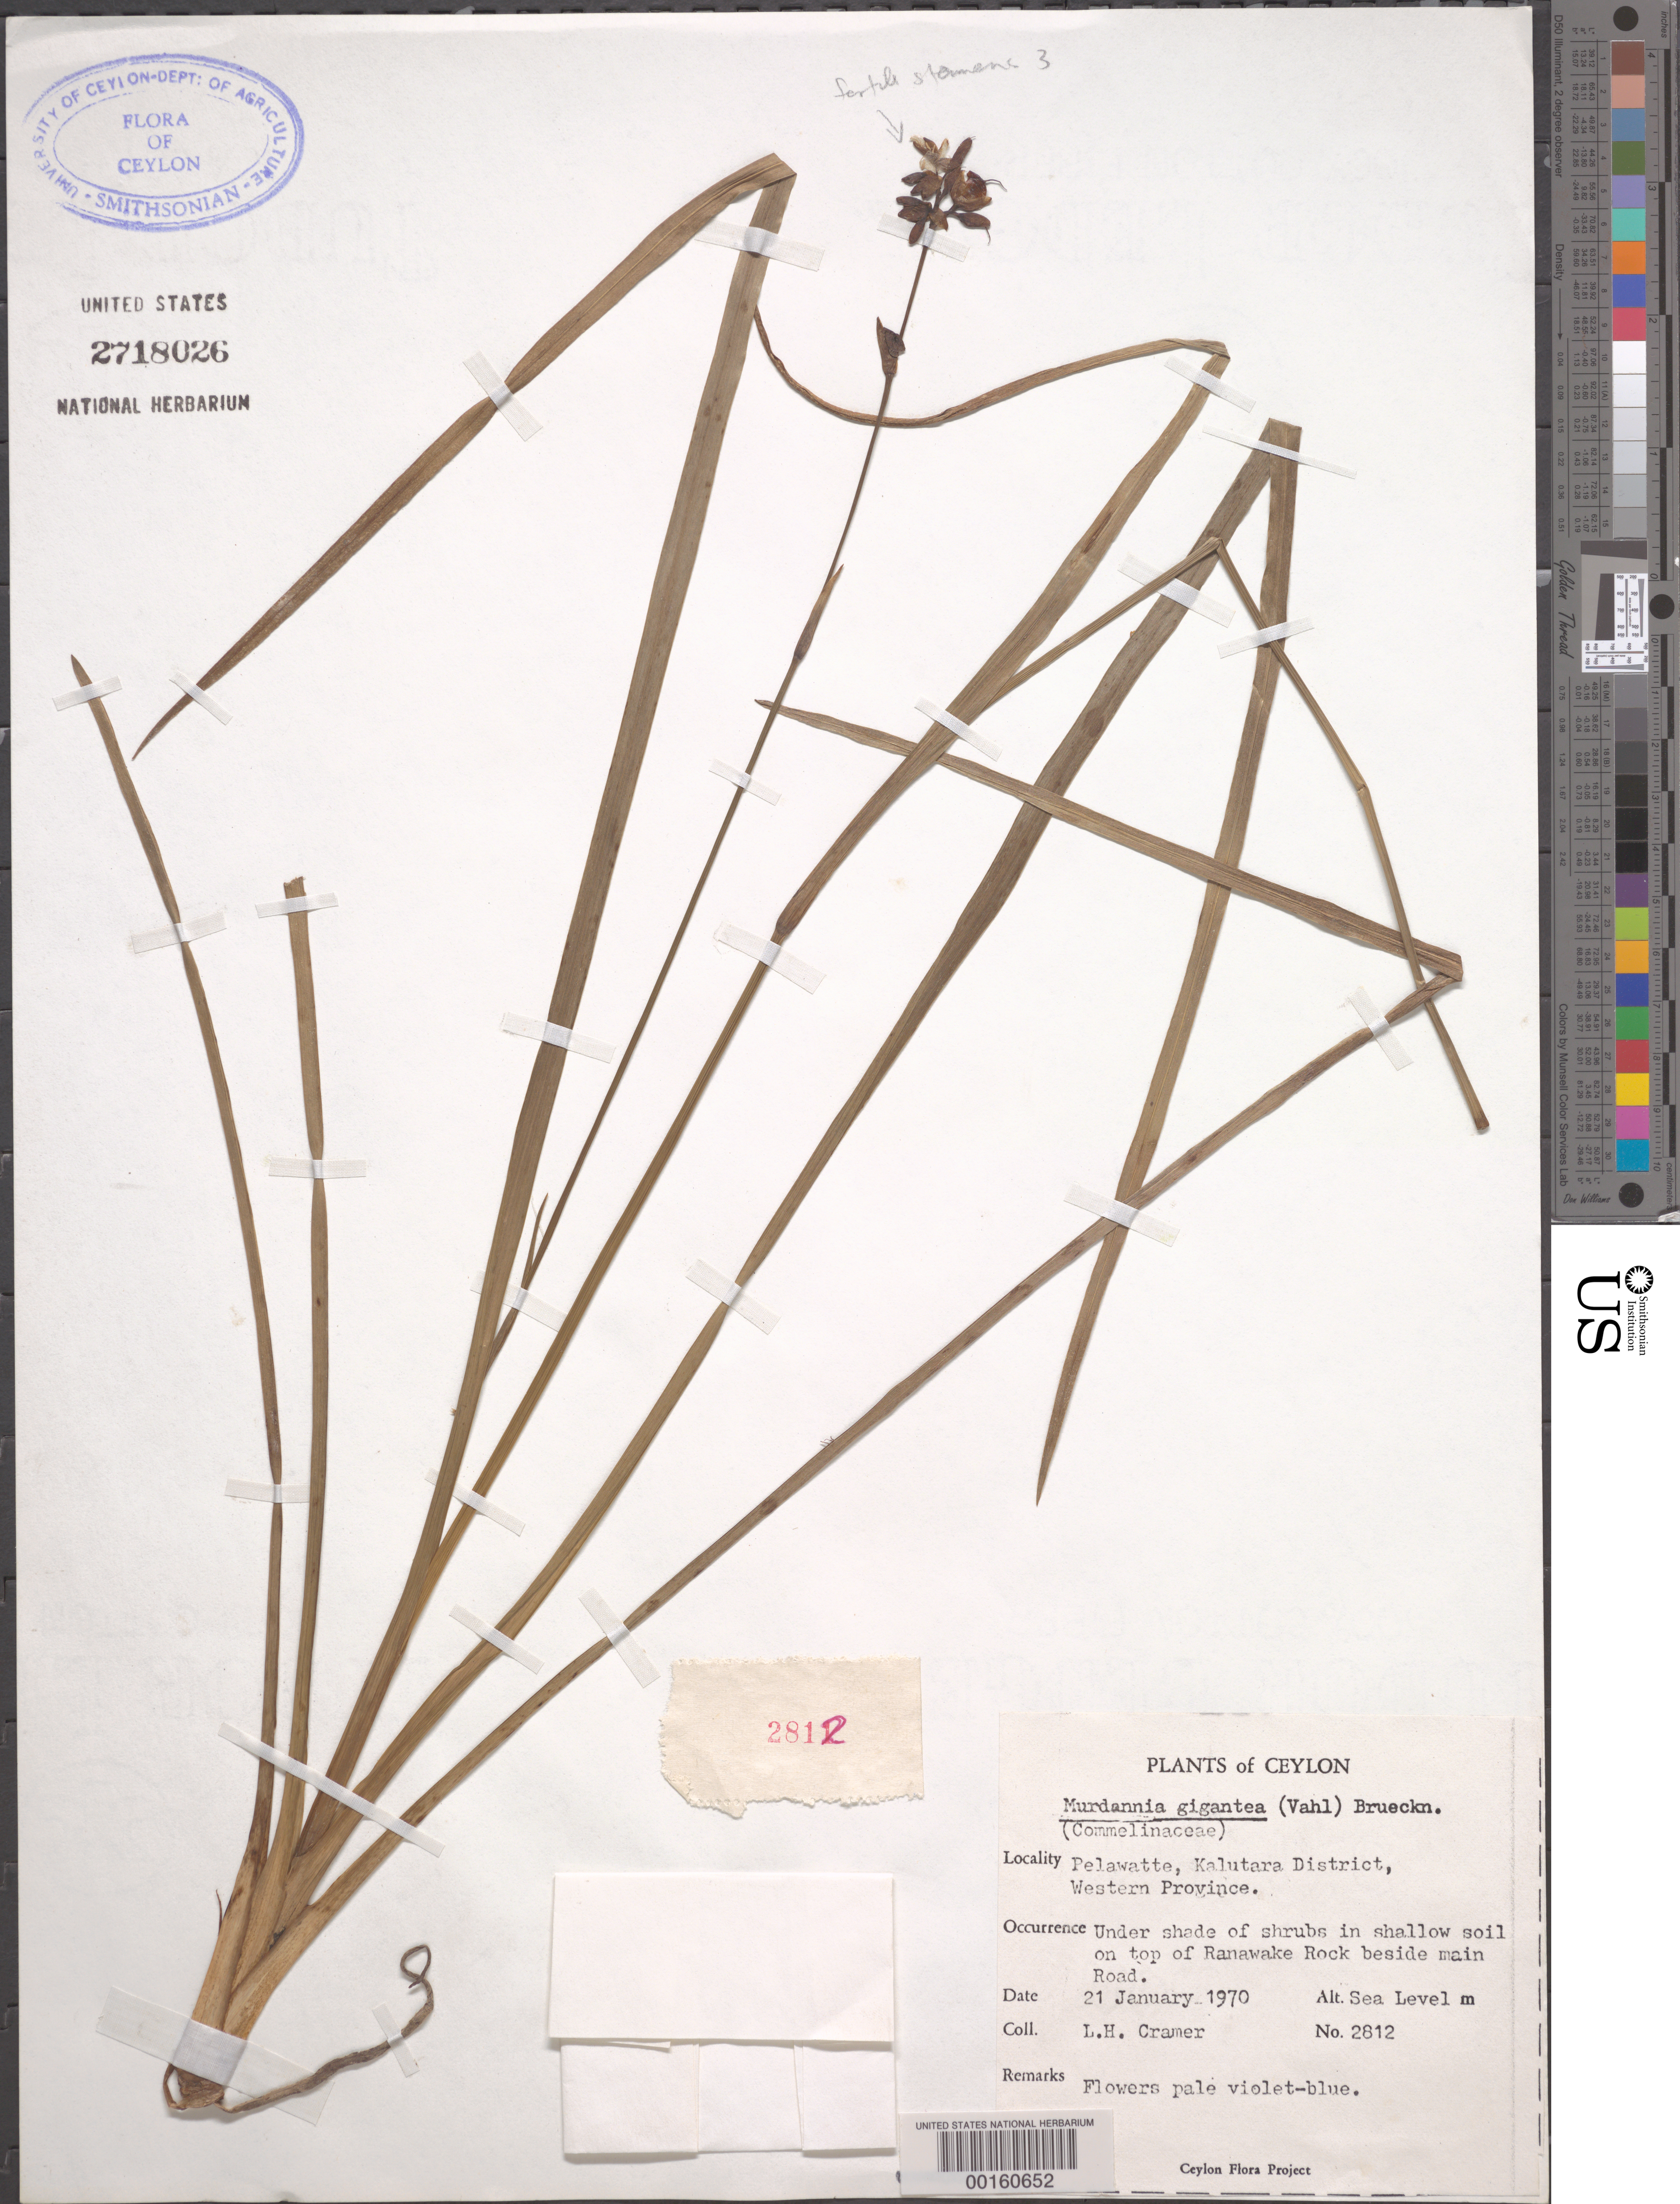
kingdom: Plantae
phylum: Tracheophyta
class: Liliopsida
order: Commelinales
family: Commelinaceae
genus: Murdannia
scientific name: Murdannia gigantea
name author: (Vahl) G. Brückn.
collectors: L. H. Cramer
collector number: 2812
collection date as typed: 21 Jan 1970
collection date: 1970-01-21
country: Sri Lanka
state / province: Western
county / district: Kalutara Dist.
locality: Pelawatte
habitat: Shallow soil on rock; shade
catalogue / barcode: US 2718026